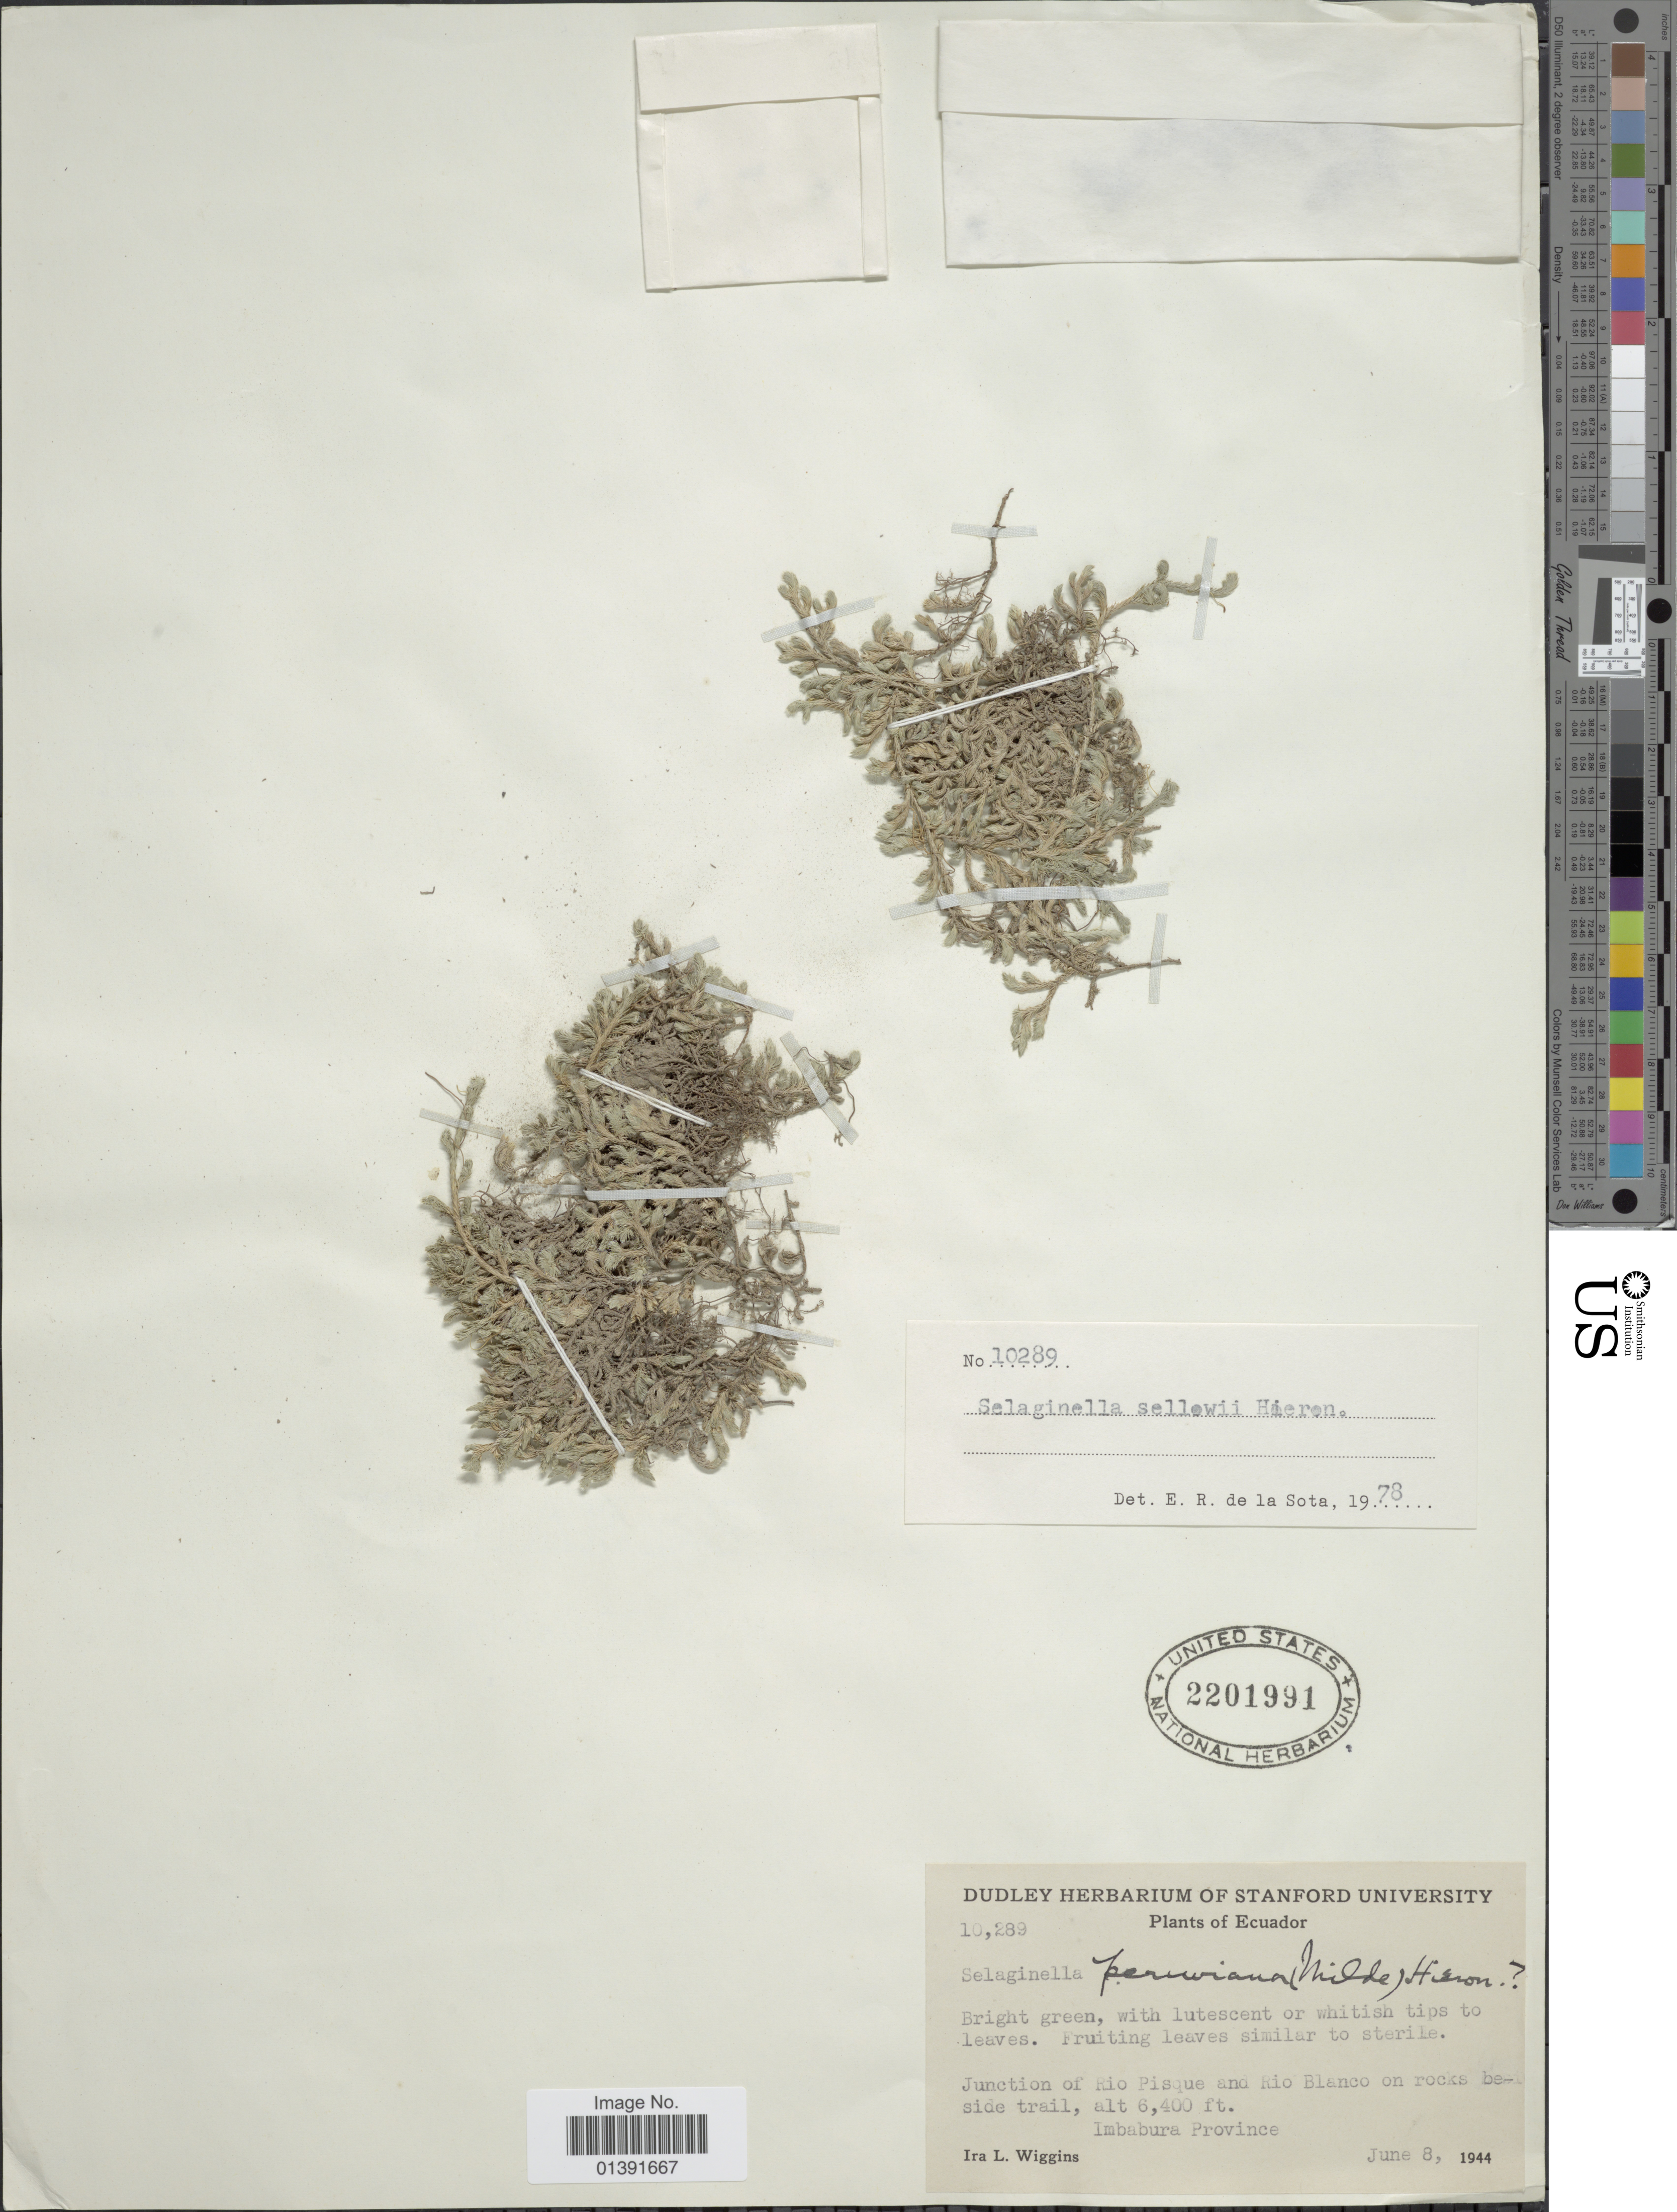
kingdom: Plantae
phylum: Tracheophyta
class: Lycopodiopsida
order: Selaginellales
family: Selaginellaceae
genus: Selaginella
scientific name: Selaginella sellowii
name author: Hieron.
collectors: I. L. Wiggins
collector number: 10289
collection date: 1944-06-08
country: Ecuador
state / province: Imbabura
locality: Junction of Rio Pisque and Rio Blanco on rocks beside trail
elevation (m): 1951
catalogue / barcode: US 2201991